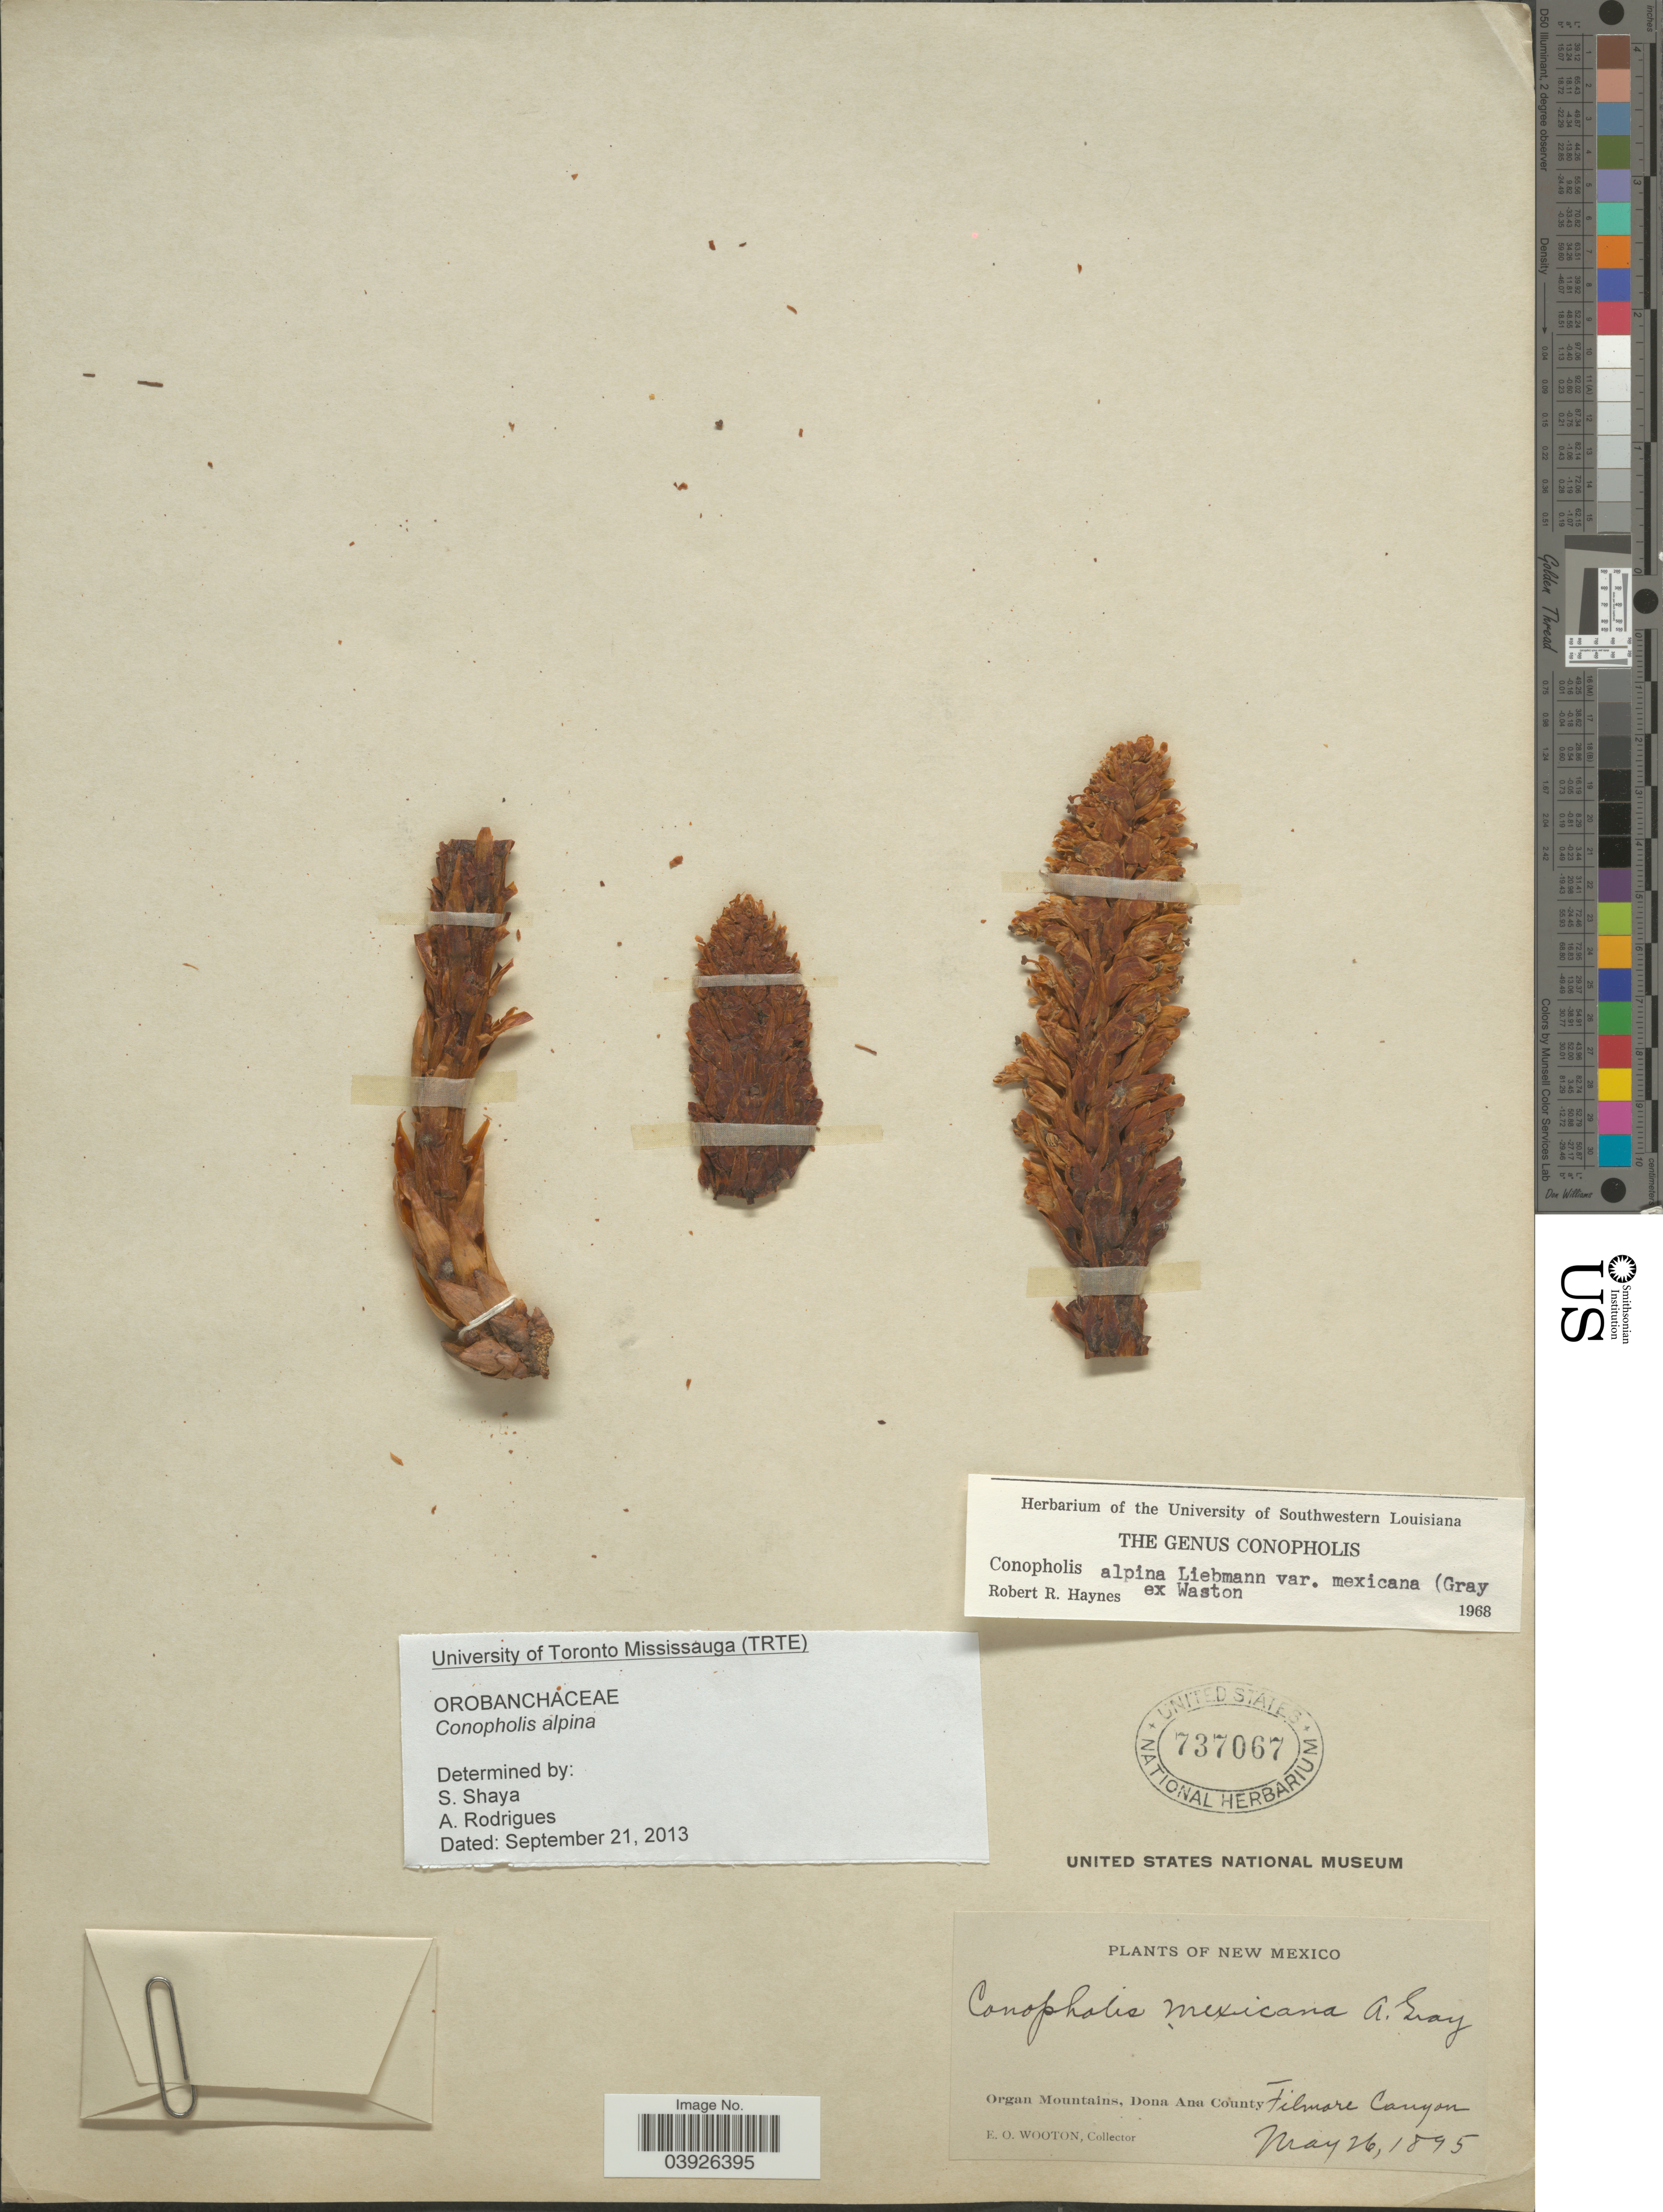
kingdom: Plantae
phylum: Tracheophyta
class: Magnoliopsida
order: Lamiales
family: Orobanchaceae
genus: Conopholis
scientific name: Conopholis alpina var. mexicana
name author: (A. Gray ex S. Watson) R.R. Haynes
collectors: E. O. Wooton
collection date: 1895-05-26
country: United States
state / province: New Mexico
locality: Organ Mountains, Dona Ana County. Filmore Canyon.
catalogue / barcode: US 737067